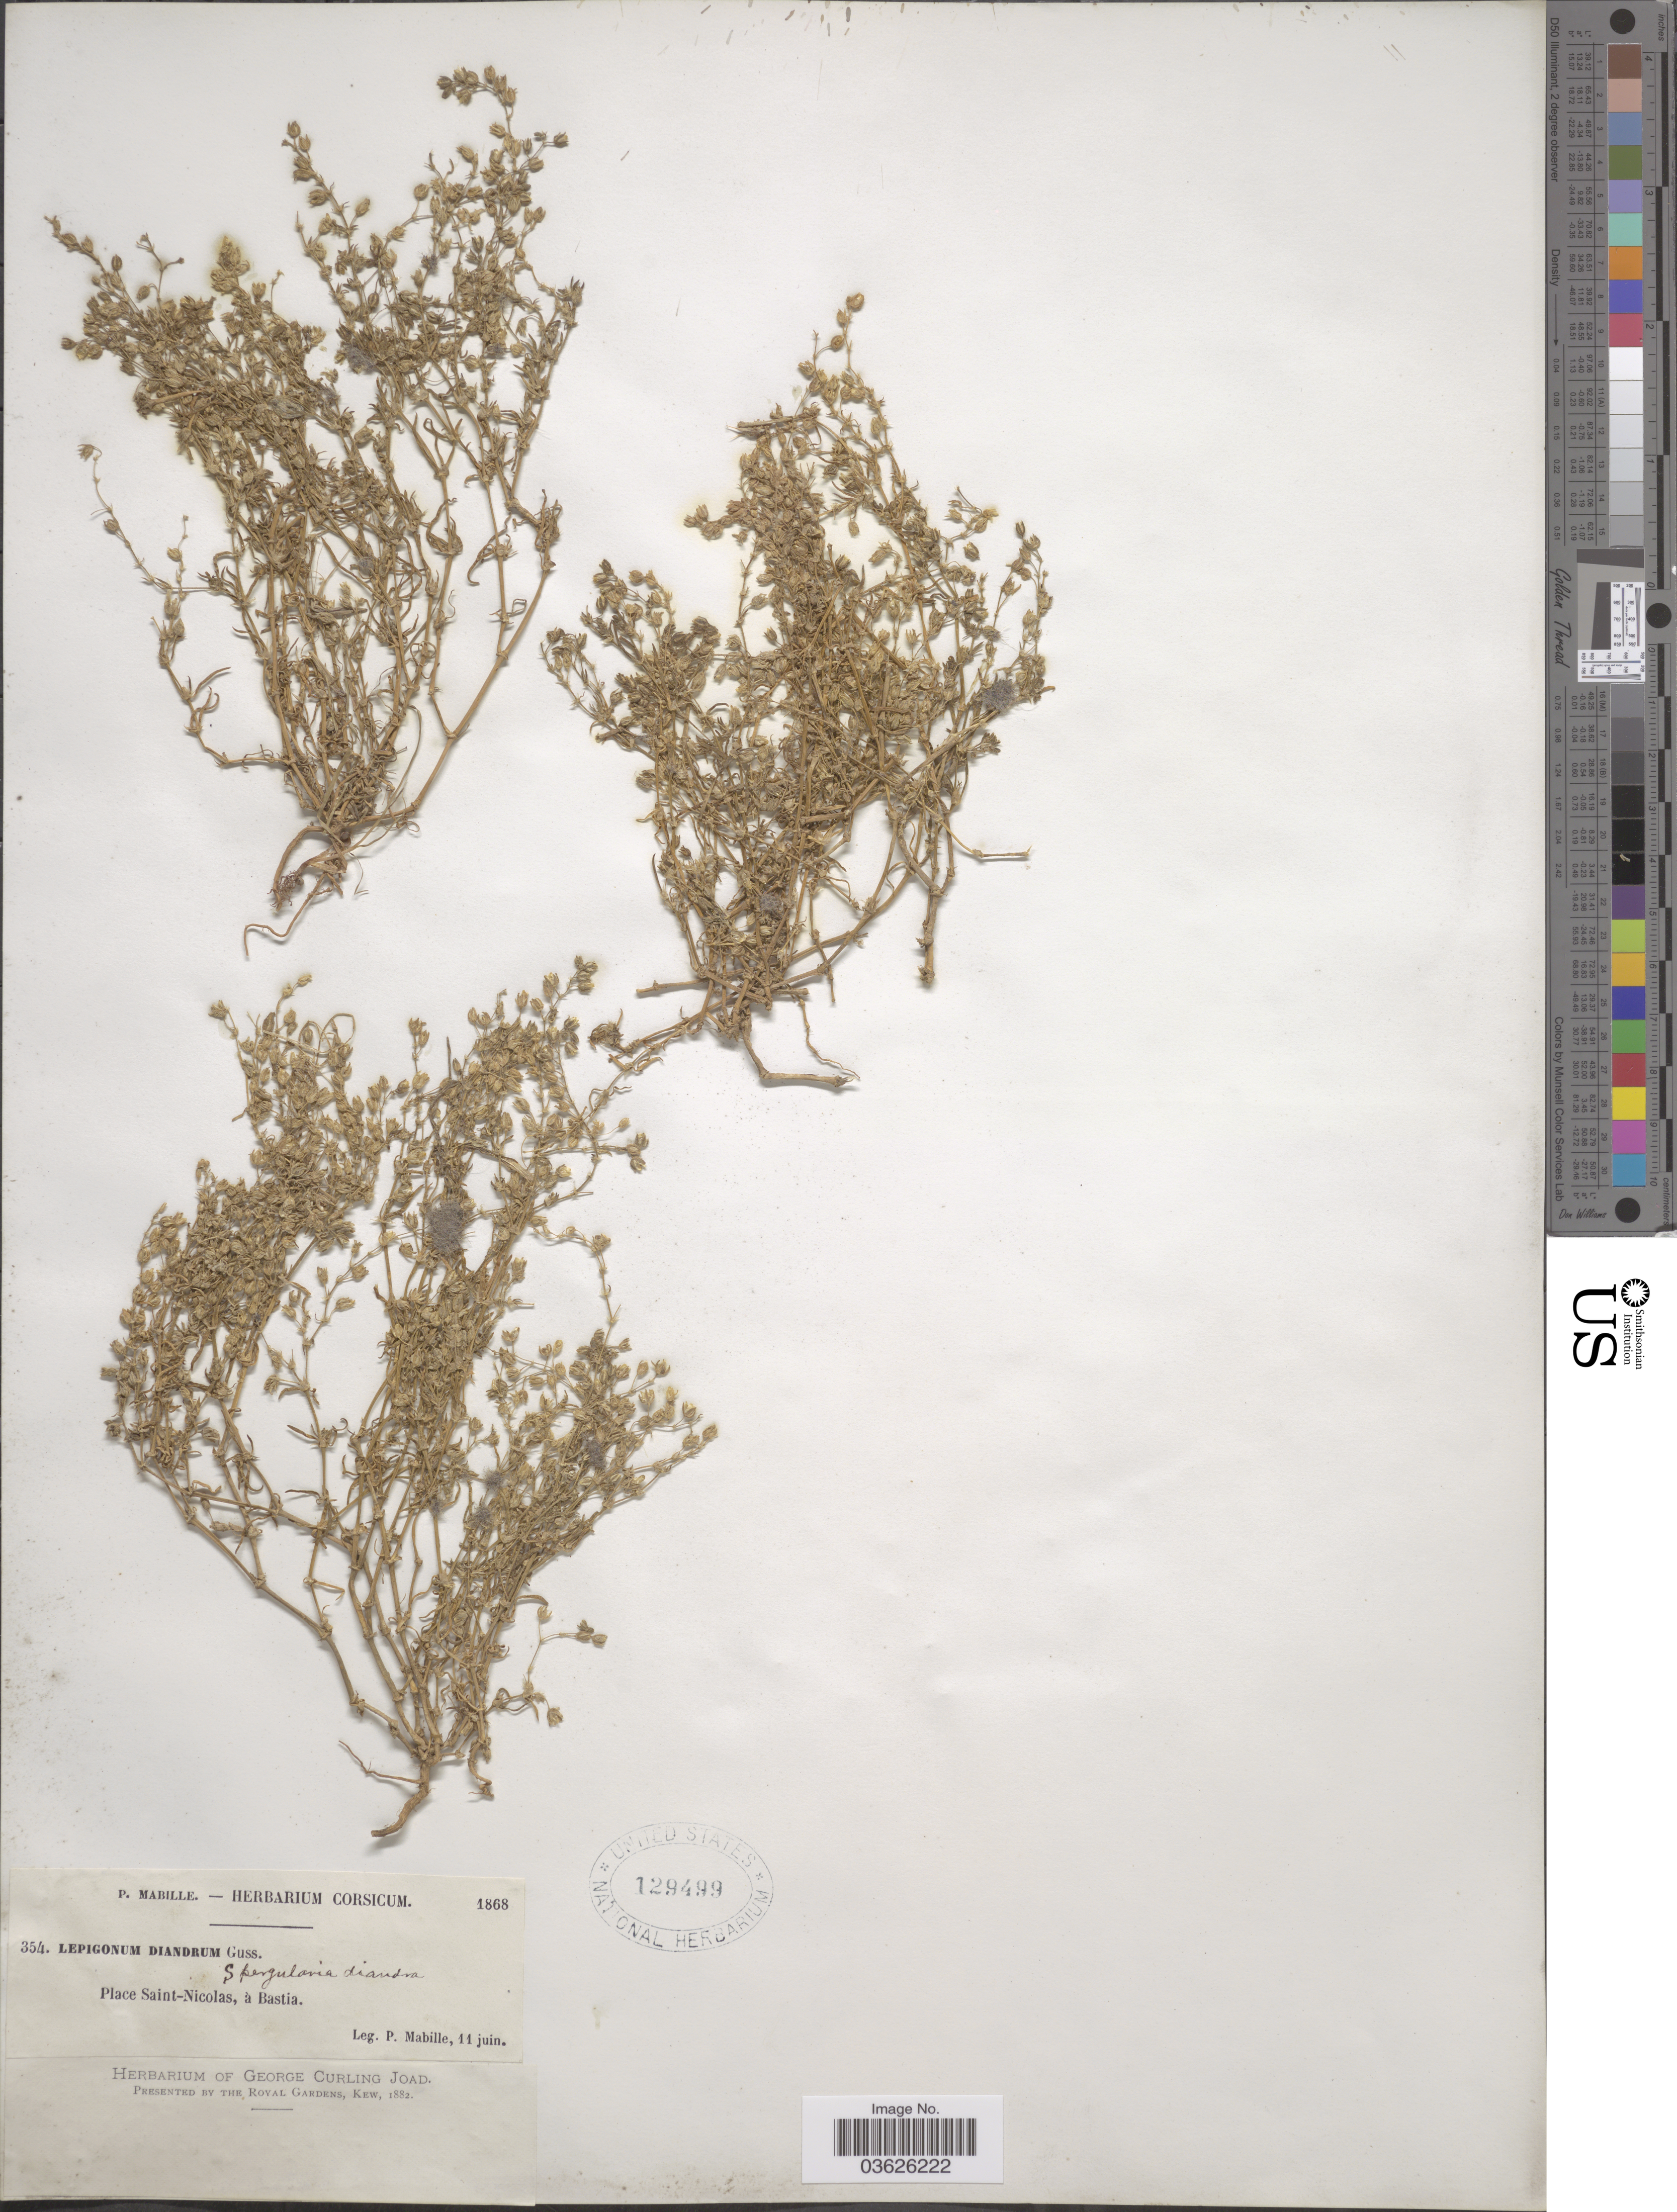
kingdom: Plantae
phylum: Tracheophyta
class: Magnoliopsida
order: Caryophyllales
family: Caryophyllaceae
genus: Spergularia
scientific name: Spergularia diandra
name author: (Gussone) Heldr.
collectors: P. Mabille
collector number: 354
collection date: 1868-06-11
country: France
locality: Place Saint-Nicolas, à Bastia.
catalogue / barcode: US 129499